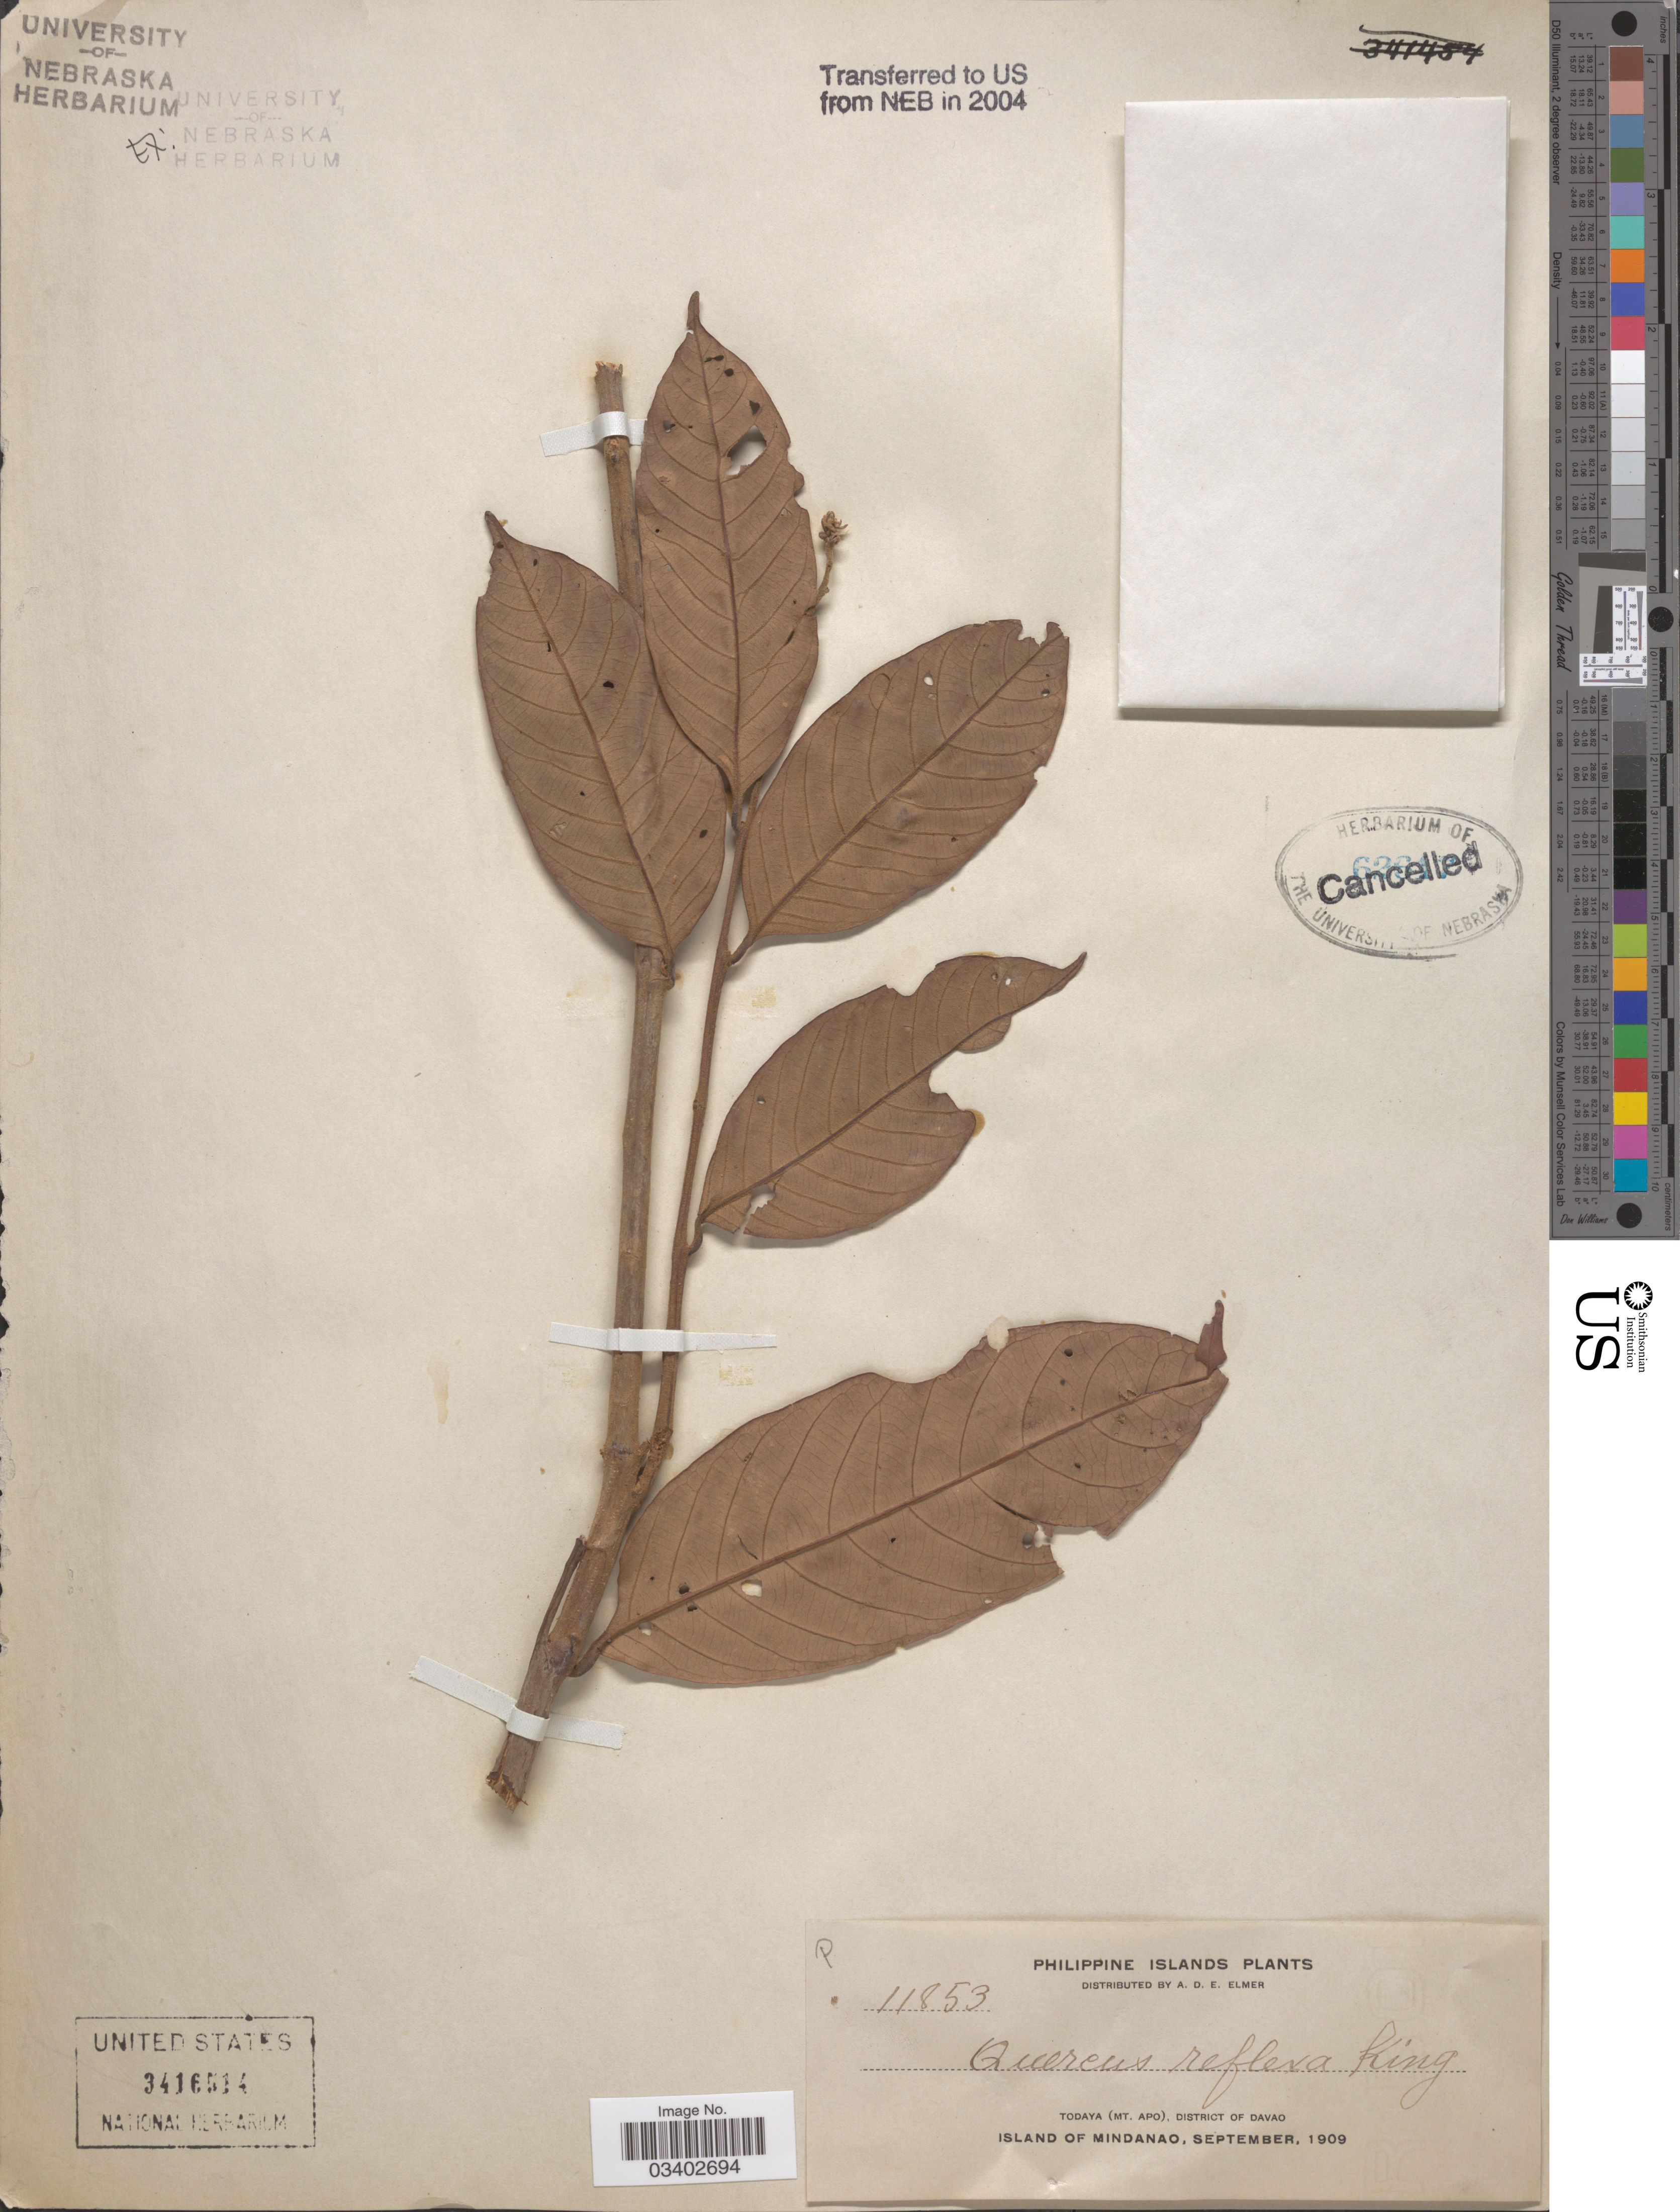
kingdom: Plantae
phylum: Tracheophyta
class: Magnoliopsida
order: Fagales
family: Fagaceae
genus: Lithocarpus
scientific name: Lithocarpus coopertus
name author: (Blanco) Rehder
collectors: A. D. E. Elmer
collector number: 11853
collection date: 1909-09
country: Philippines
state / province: Davao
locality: Todaya (Mt. Apo), District of Davao. Island of Mindanao.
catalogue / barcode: US 3416514